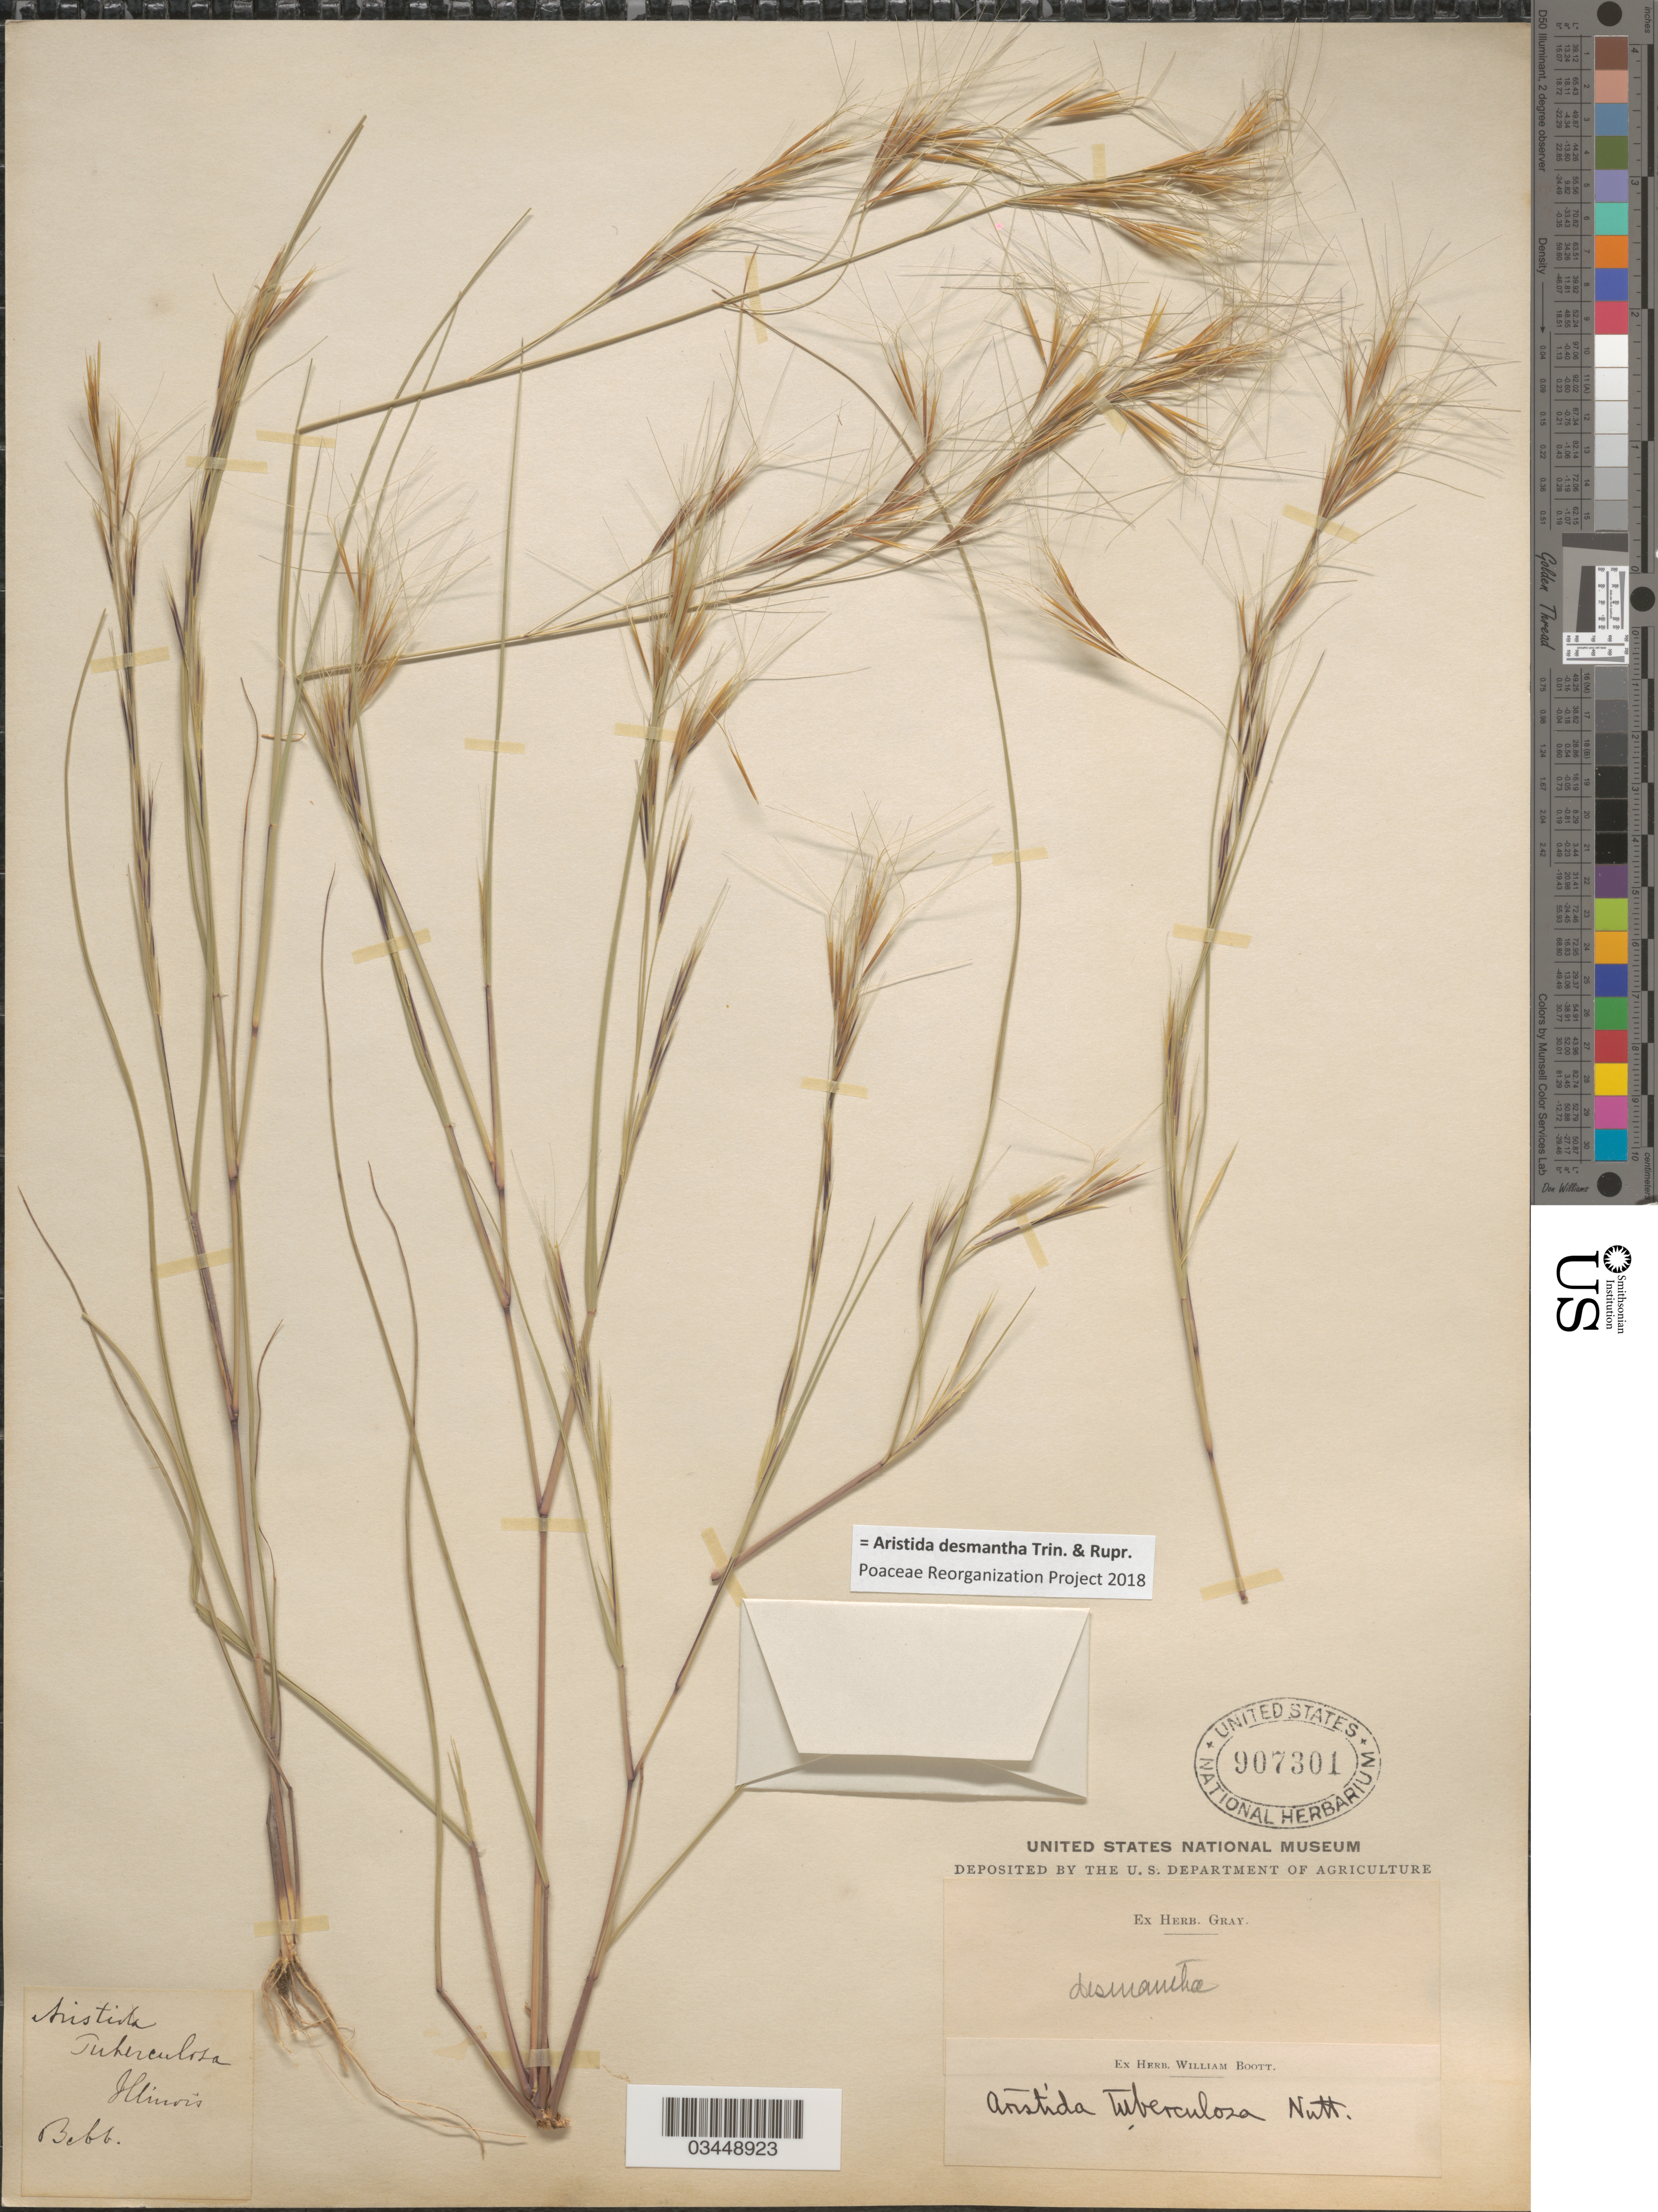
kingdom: Plantae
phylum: Tracheophyta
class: Liliopsida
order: Poales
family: Poaceae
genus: Aristida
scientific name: Aristida desmantha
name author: Trin. & Rupr.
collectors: -. Bebb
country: United States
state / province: Illinois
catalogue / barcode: US 907301